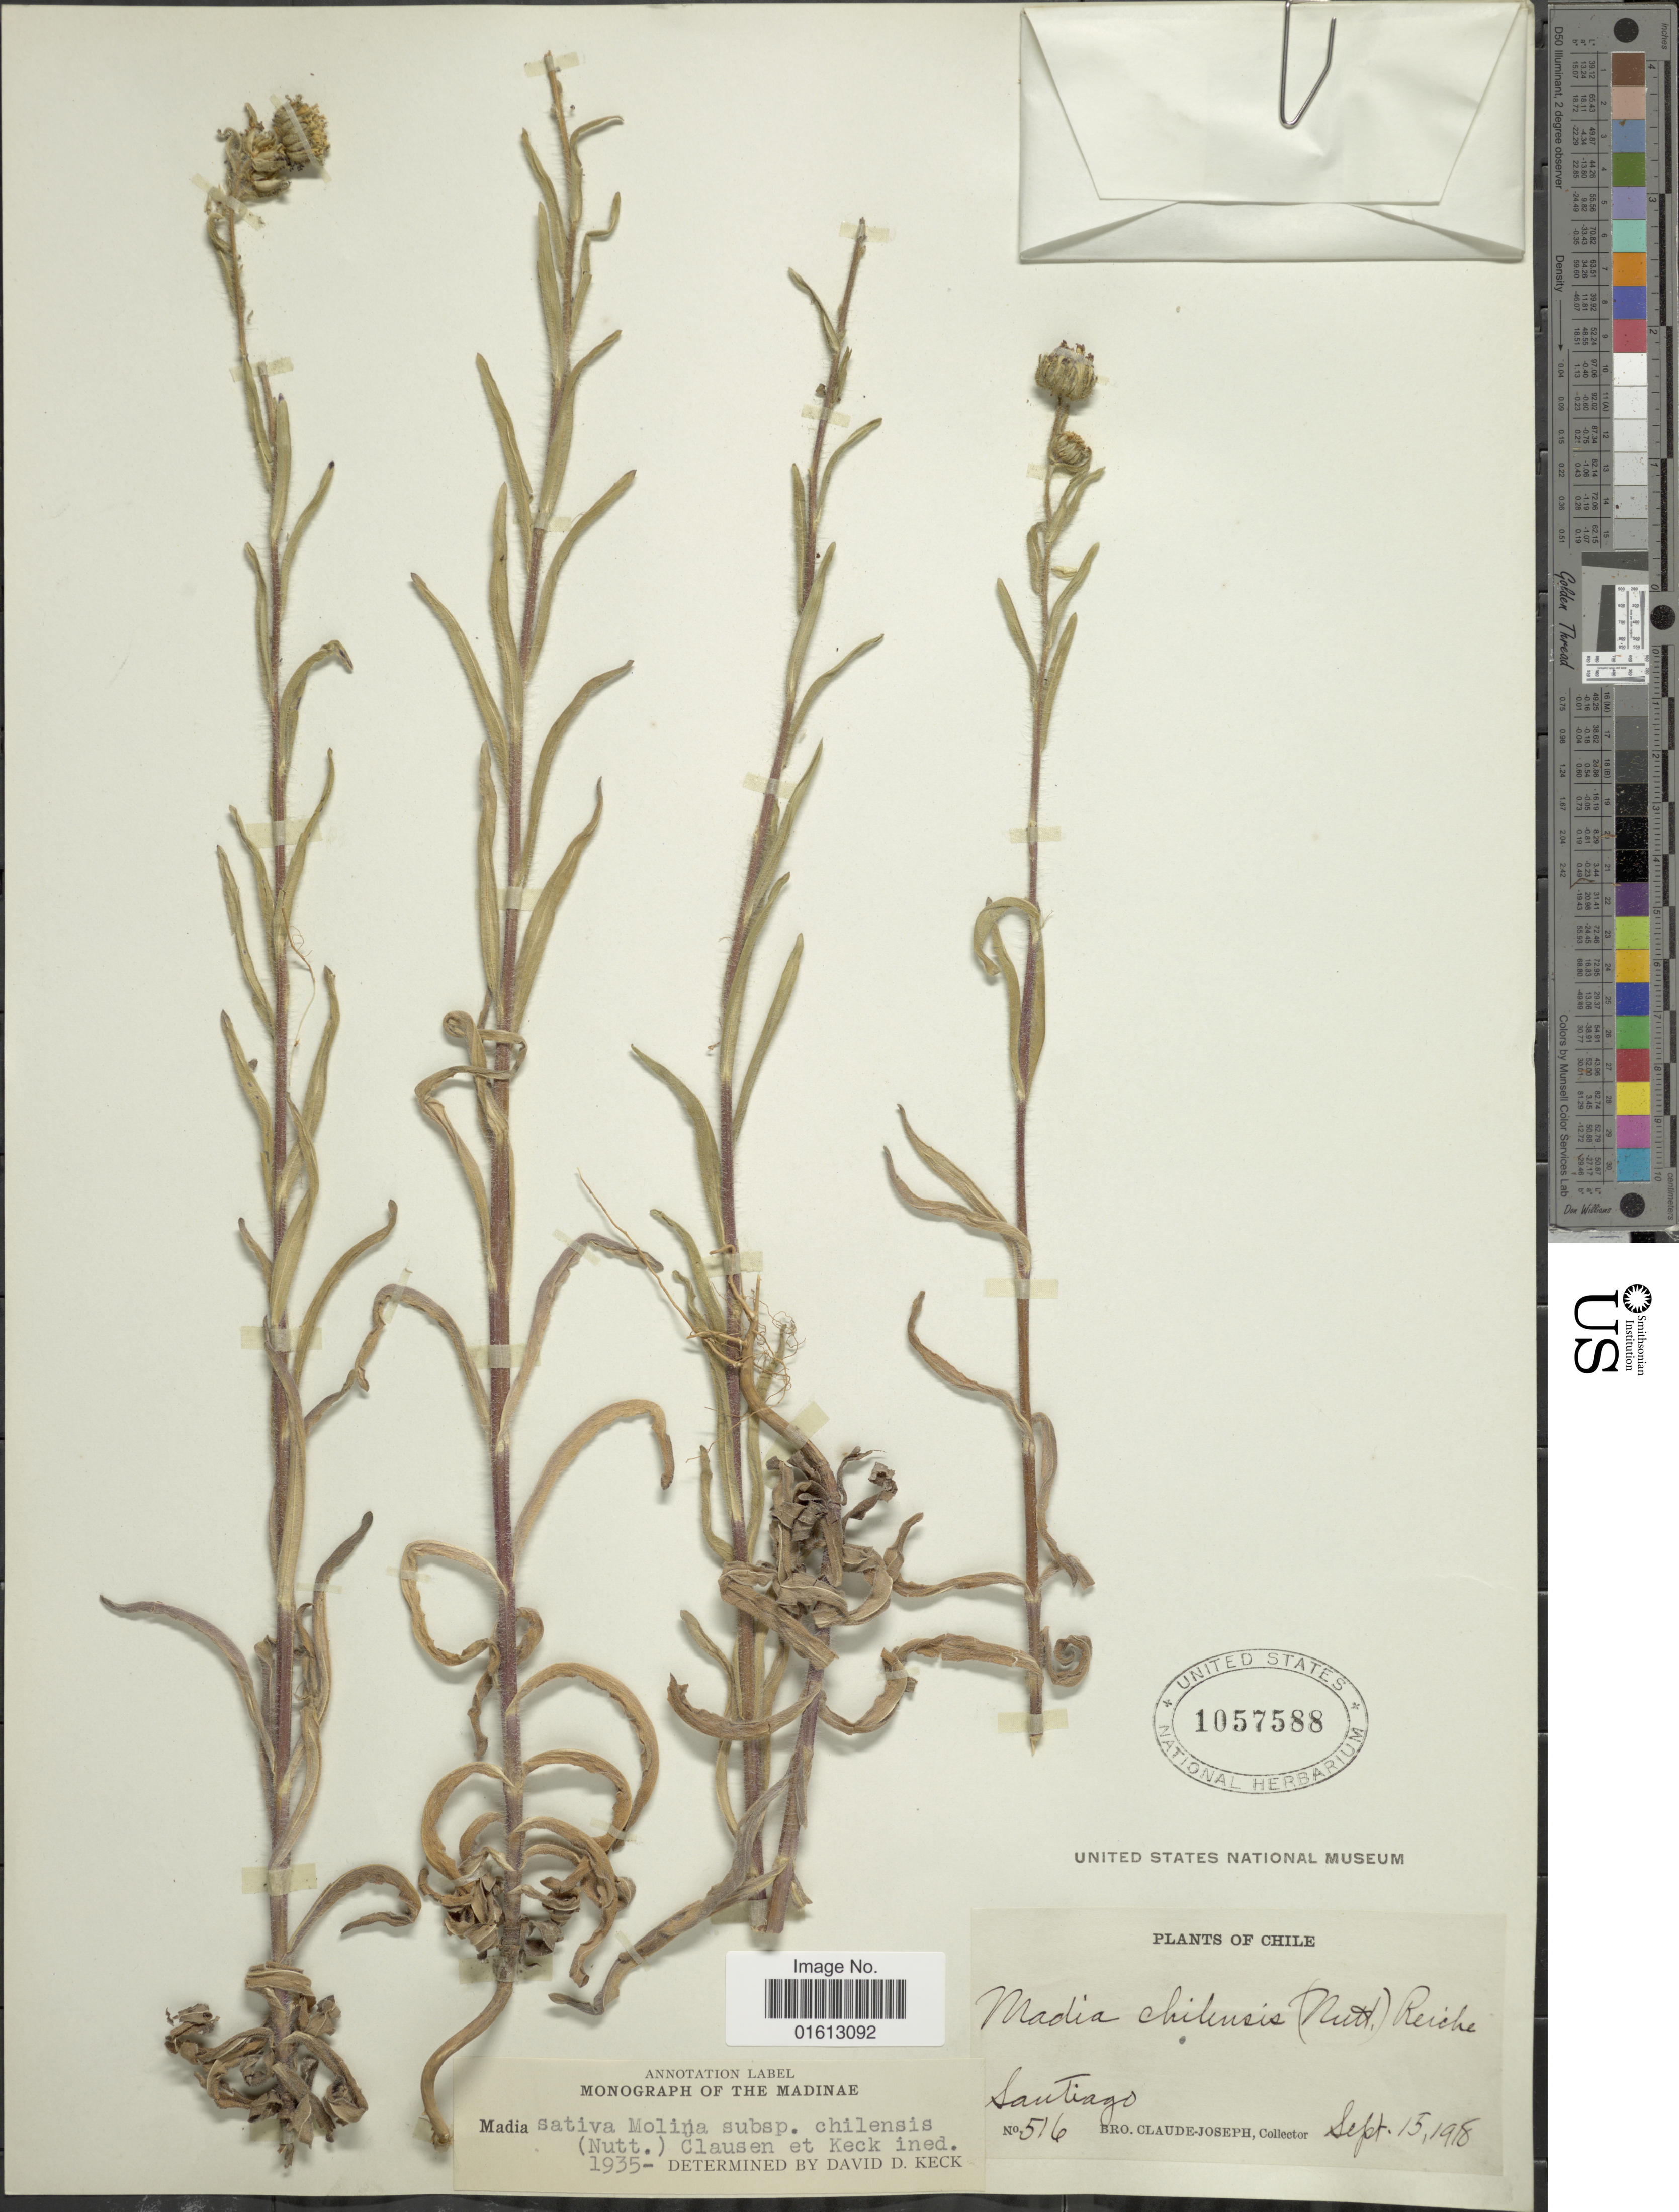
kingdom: Plantae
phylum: Tracheophyta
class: Magnoliopsida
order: Asterales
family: Asteraceae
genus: Madia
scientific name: Madia chilensis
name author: (Nutt.) Reiche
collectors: Bro. Claude-Joseph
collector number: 516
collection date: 1918-09-15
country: Chile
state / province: Región Metropolitana (RM)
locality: Chile, Santiago.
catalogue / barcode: US 1057588